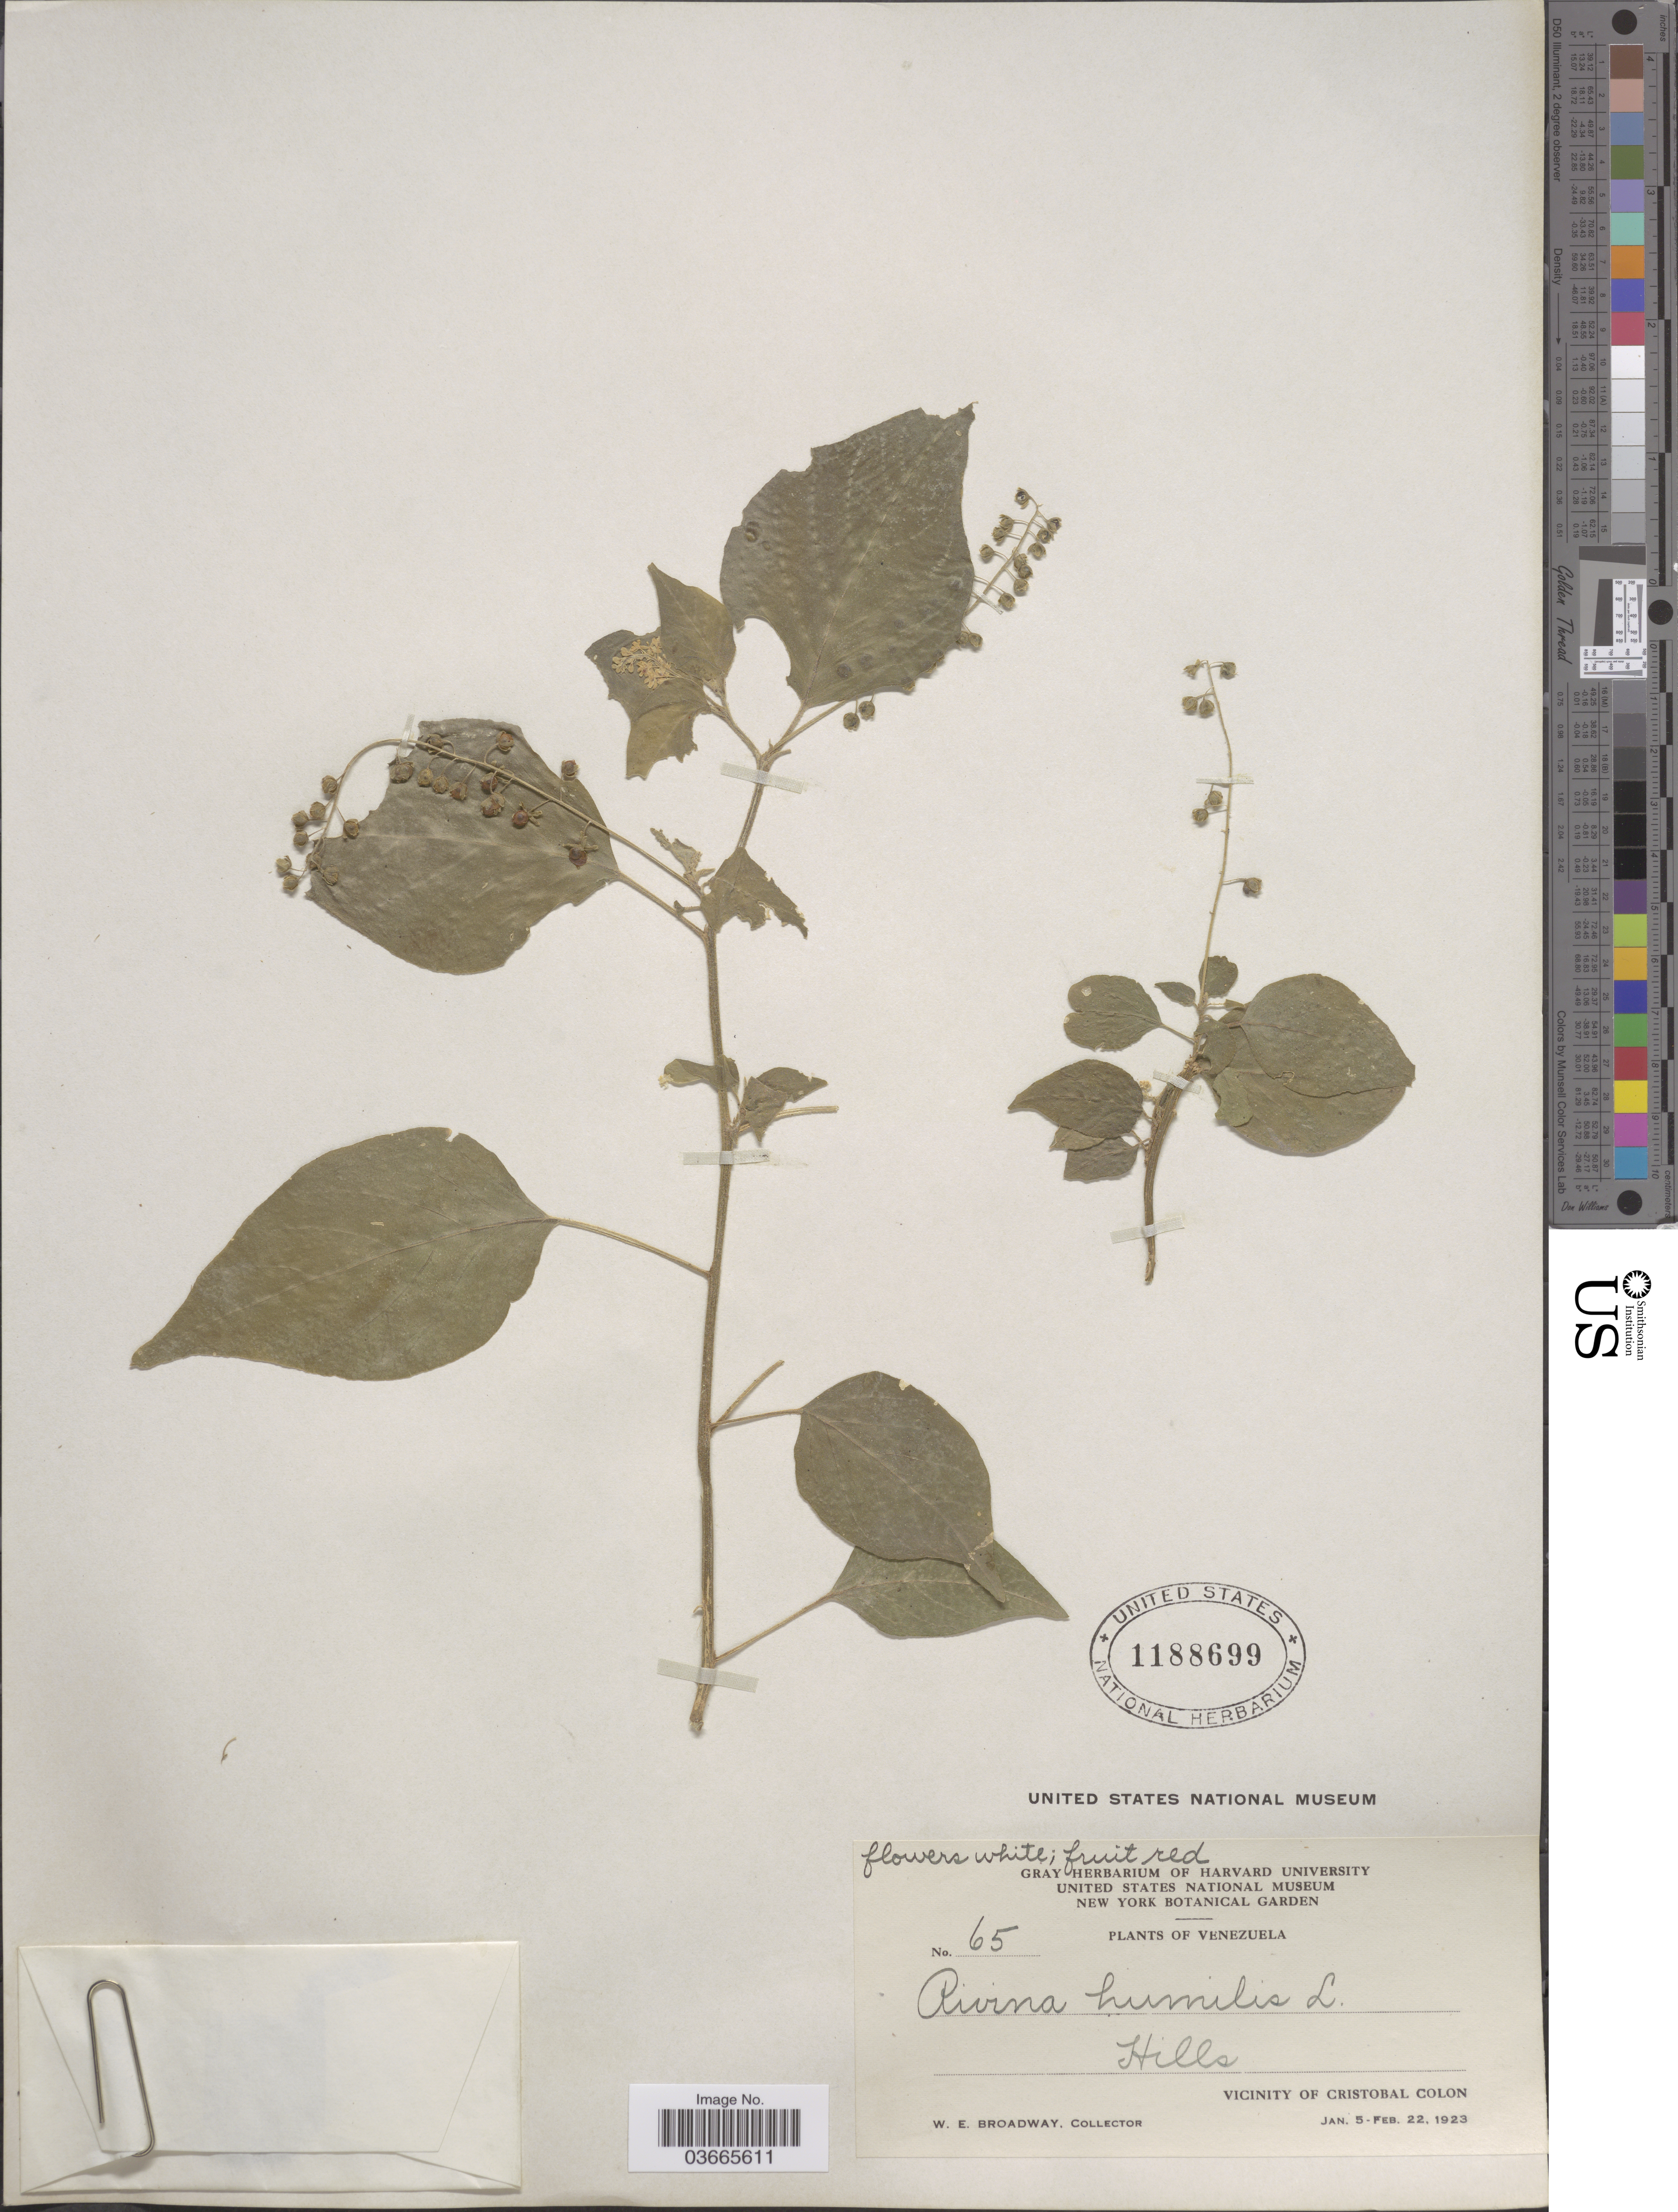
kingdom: Plantae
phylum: Tracheophyta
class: Magnoliopsida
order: Caryophyllales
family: Phytolaccaceae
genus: Rivina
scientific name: Rivina humilis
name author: L.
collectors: W. E. Broadway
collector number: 65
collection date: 1923-01-05/1923-02-22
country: Venezuela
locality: Vicinity of Cristobal Colon.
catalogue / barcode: US 1188699